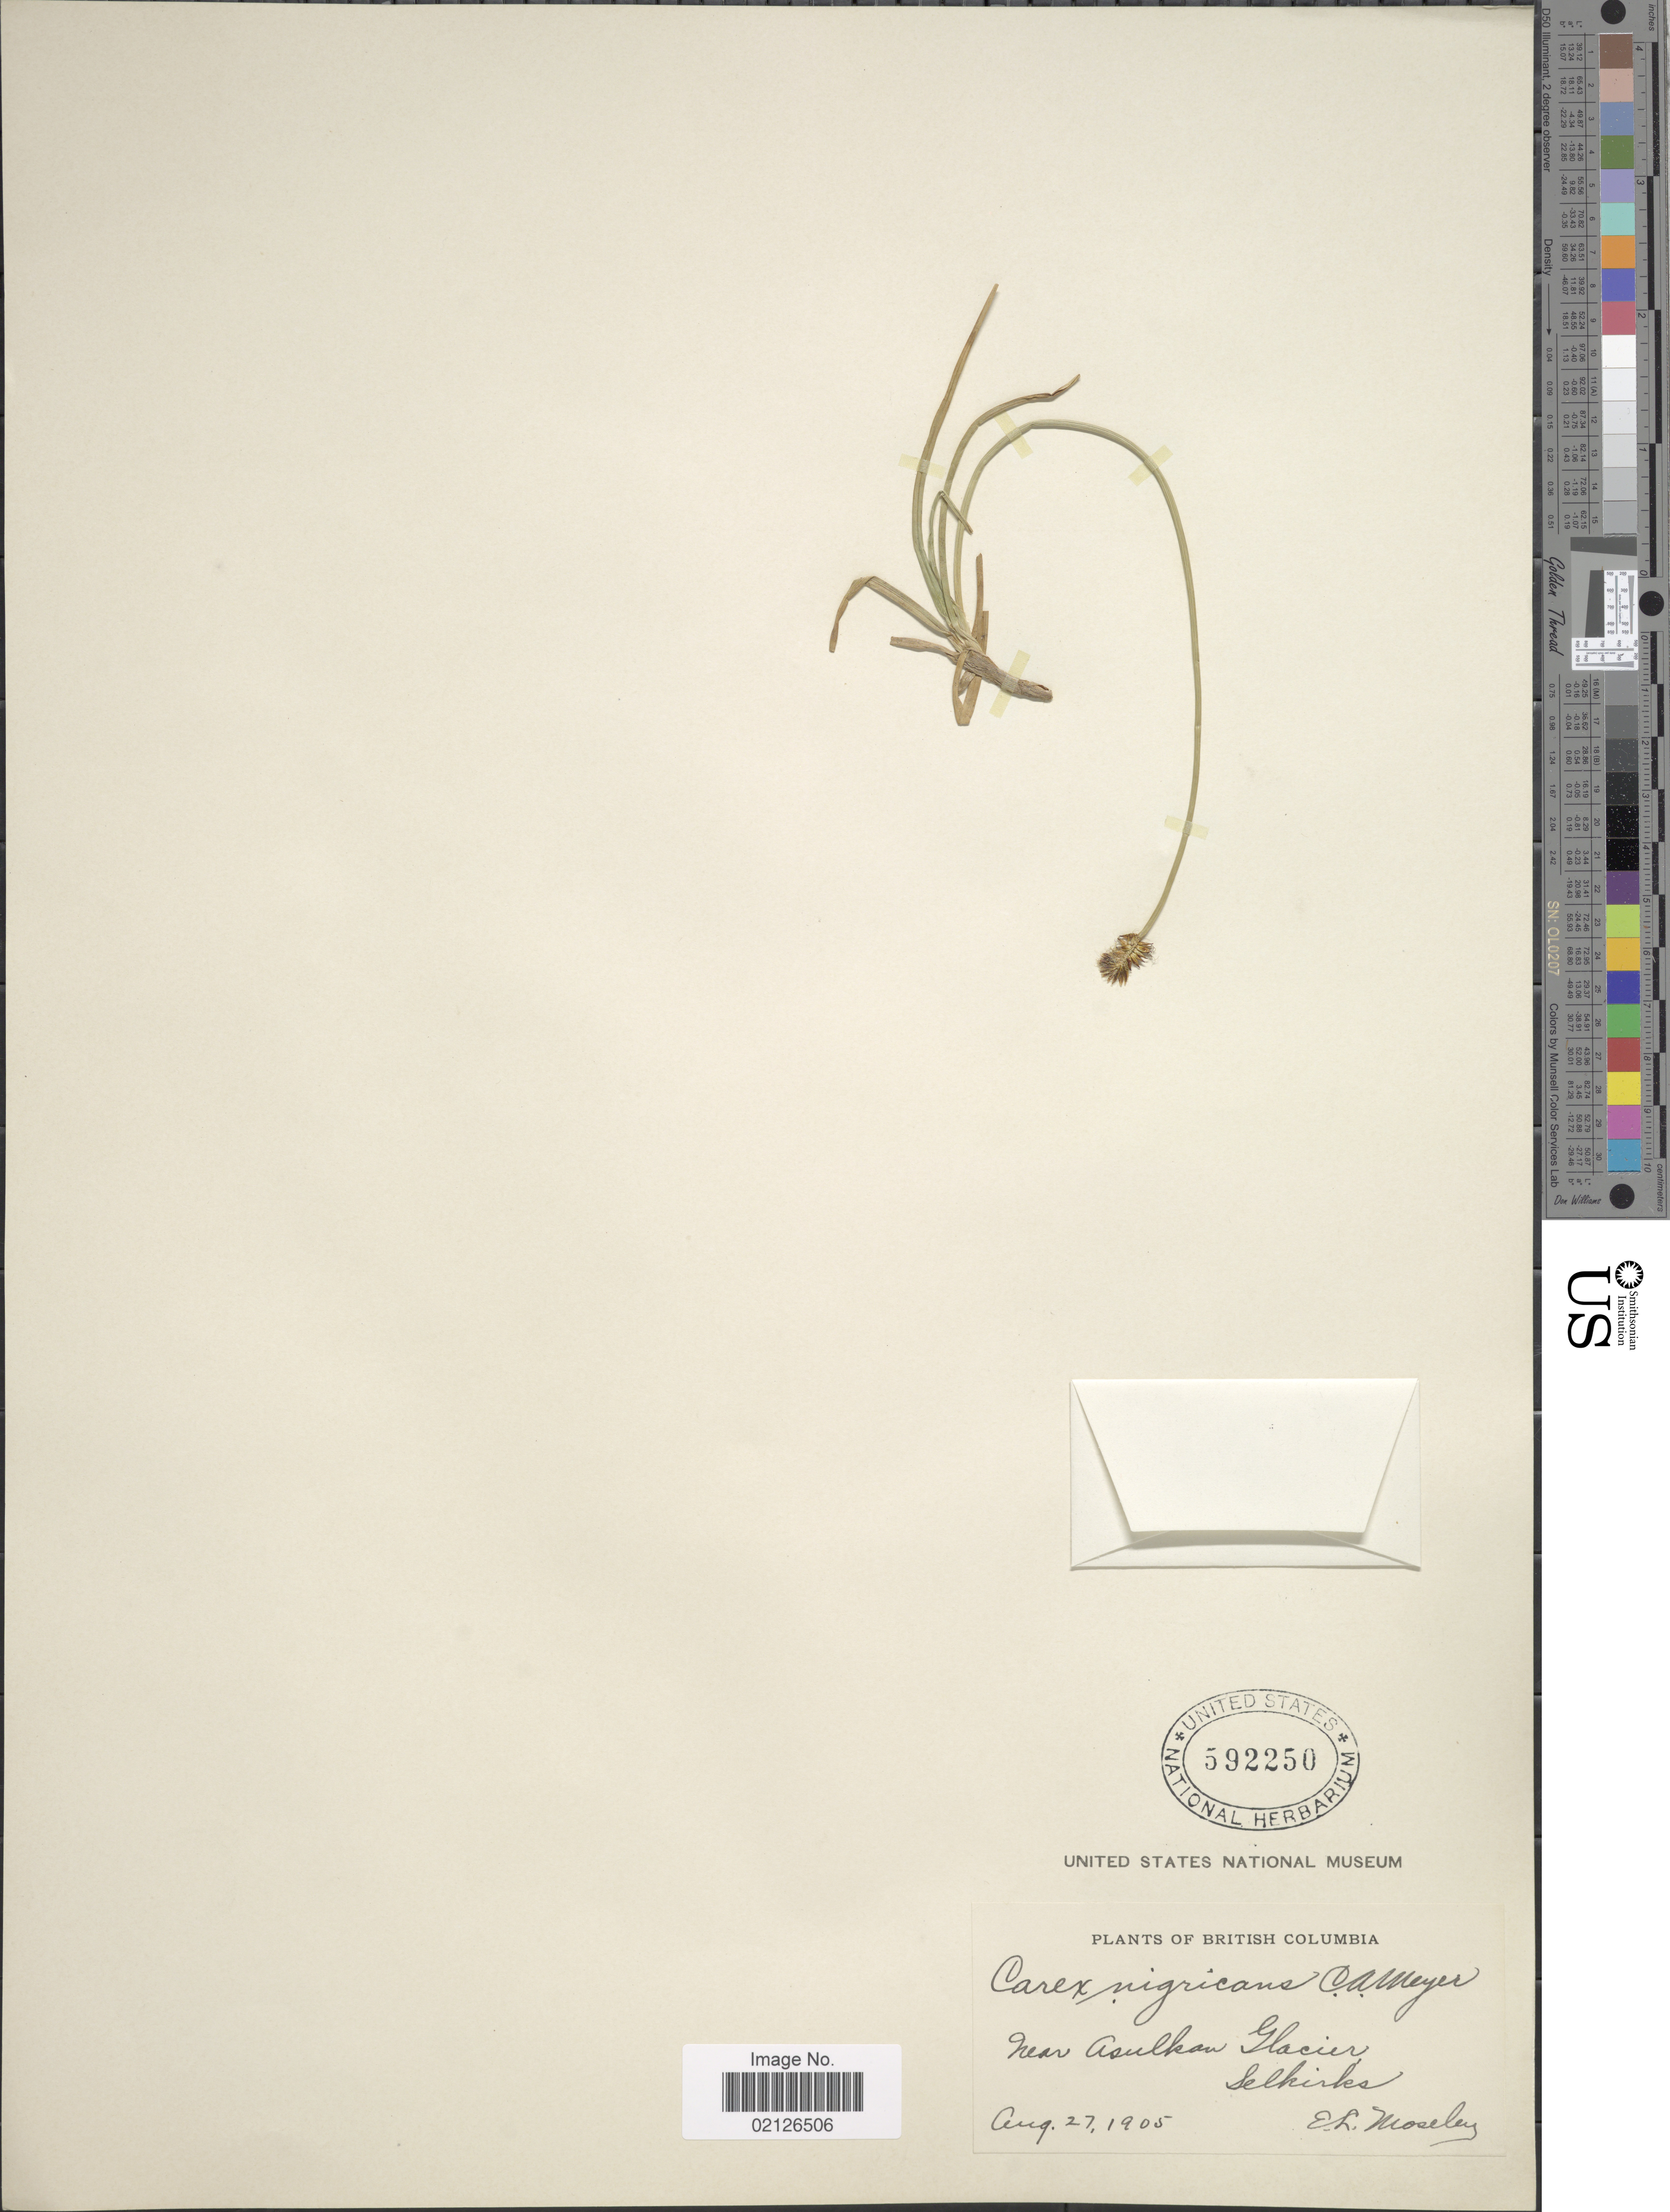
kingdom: Plantae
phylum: Tracheophyta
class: Liliopsida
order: Poales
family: Cyperaceae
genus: Carex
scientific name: Carex nigricans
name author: C.A. Mey.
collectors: E. Moseley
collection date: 1905-08-27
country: Canada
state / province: British Columbia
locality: Near Asulkan Glacier, Selkirks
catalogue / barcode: US 592250